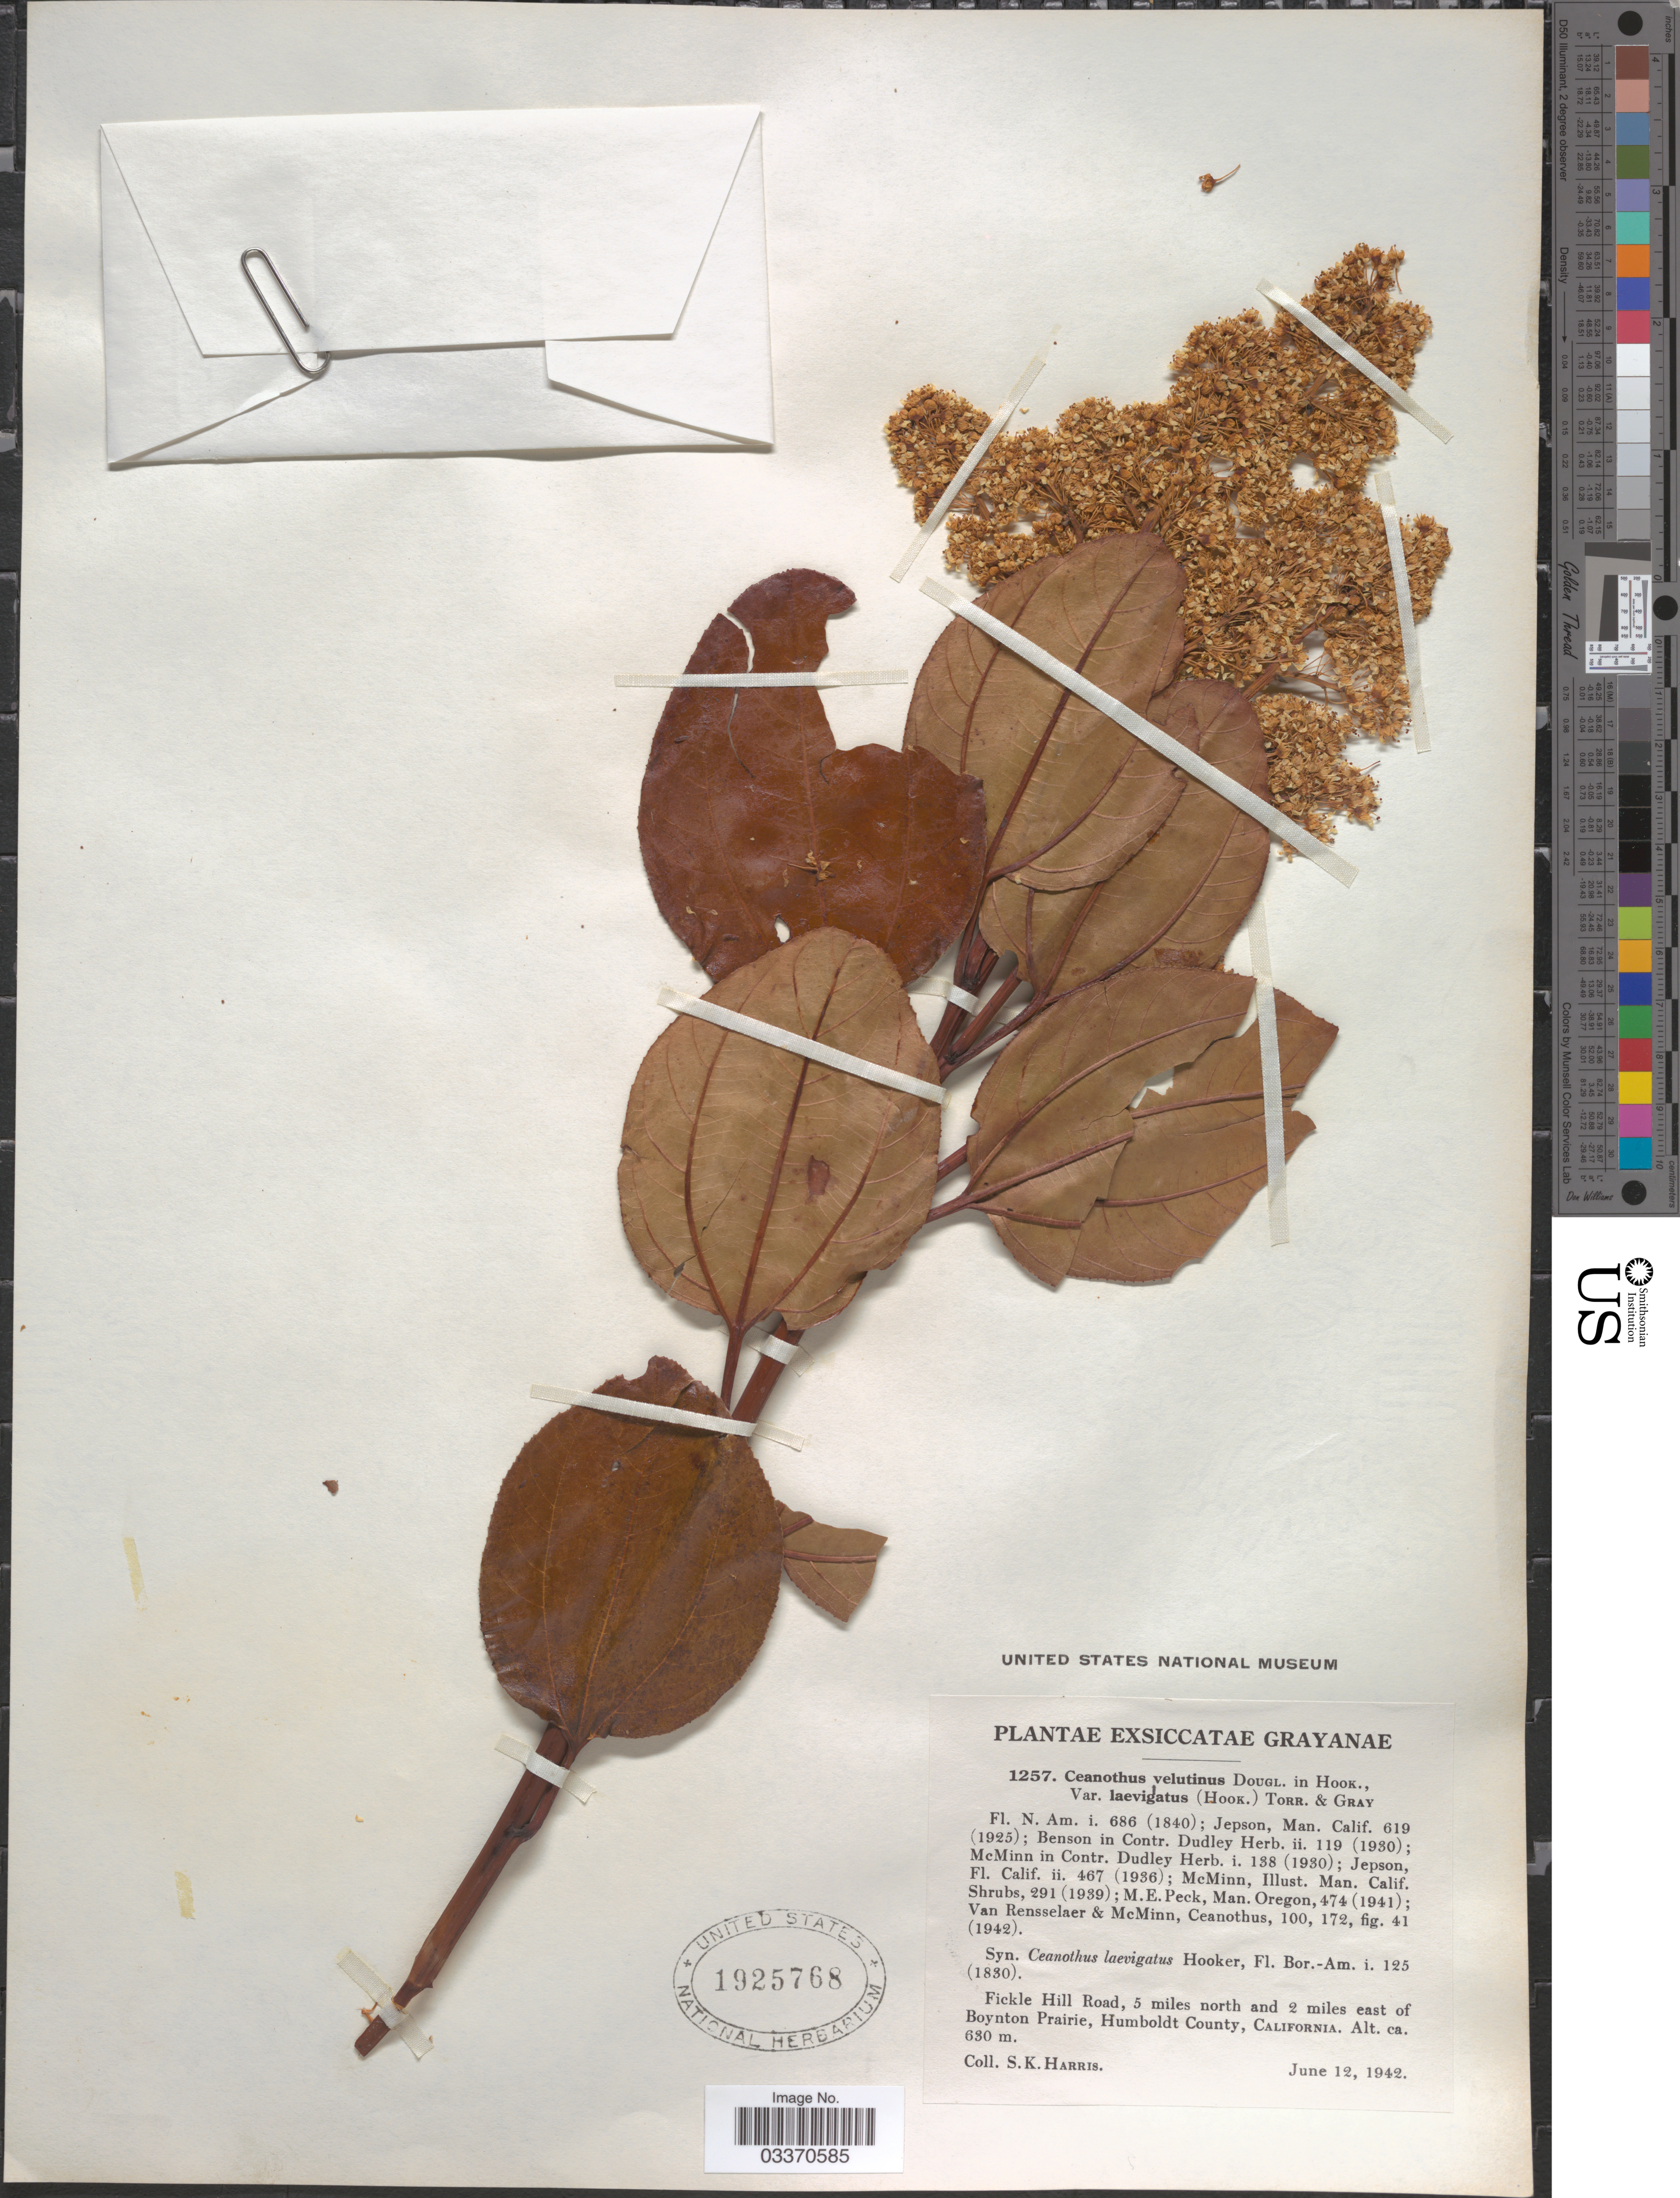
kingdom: Plantae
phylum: Tracheophyta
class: Magnoliopsida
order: Rosales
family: Rhamnaceae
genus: Ceanothus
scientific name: Ceanothus velutinus var. laevigatus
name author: Torr. & A. Gray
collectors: S. K. Harris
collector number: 1257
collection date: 1942-06-12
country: United States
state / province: California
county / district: Humboldt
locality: Fickle Hill Road, 5 miles north and 2 miles east of Boynton Prairie, Humboldt County.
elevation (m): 630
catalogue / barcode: US 1925768